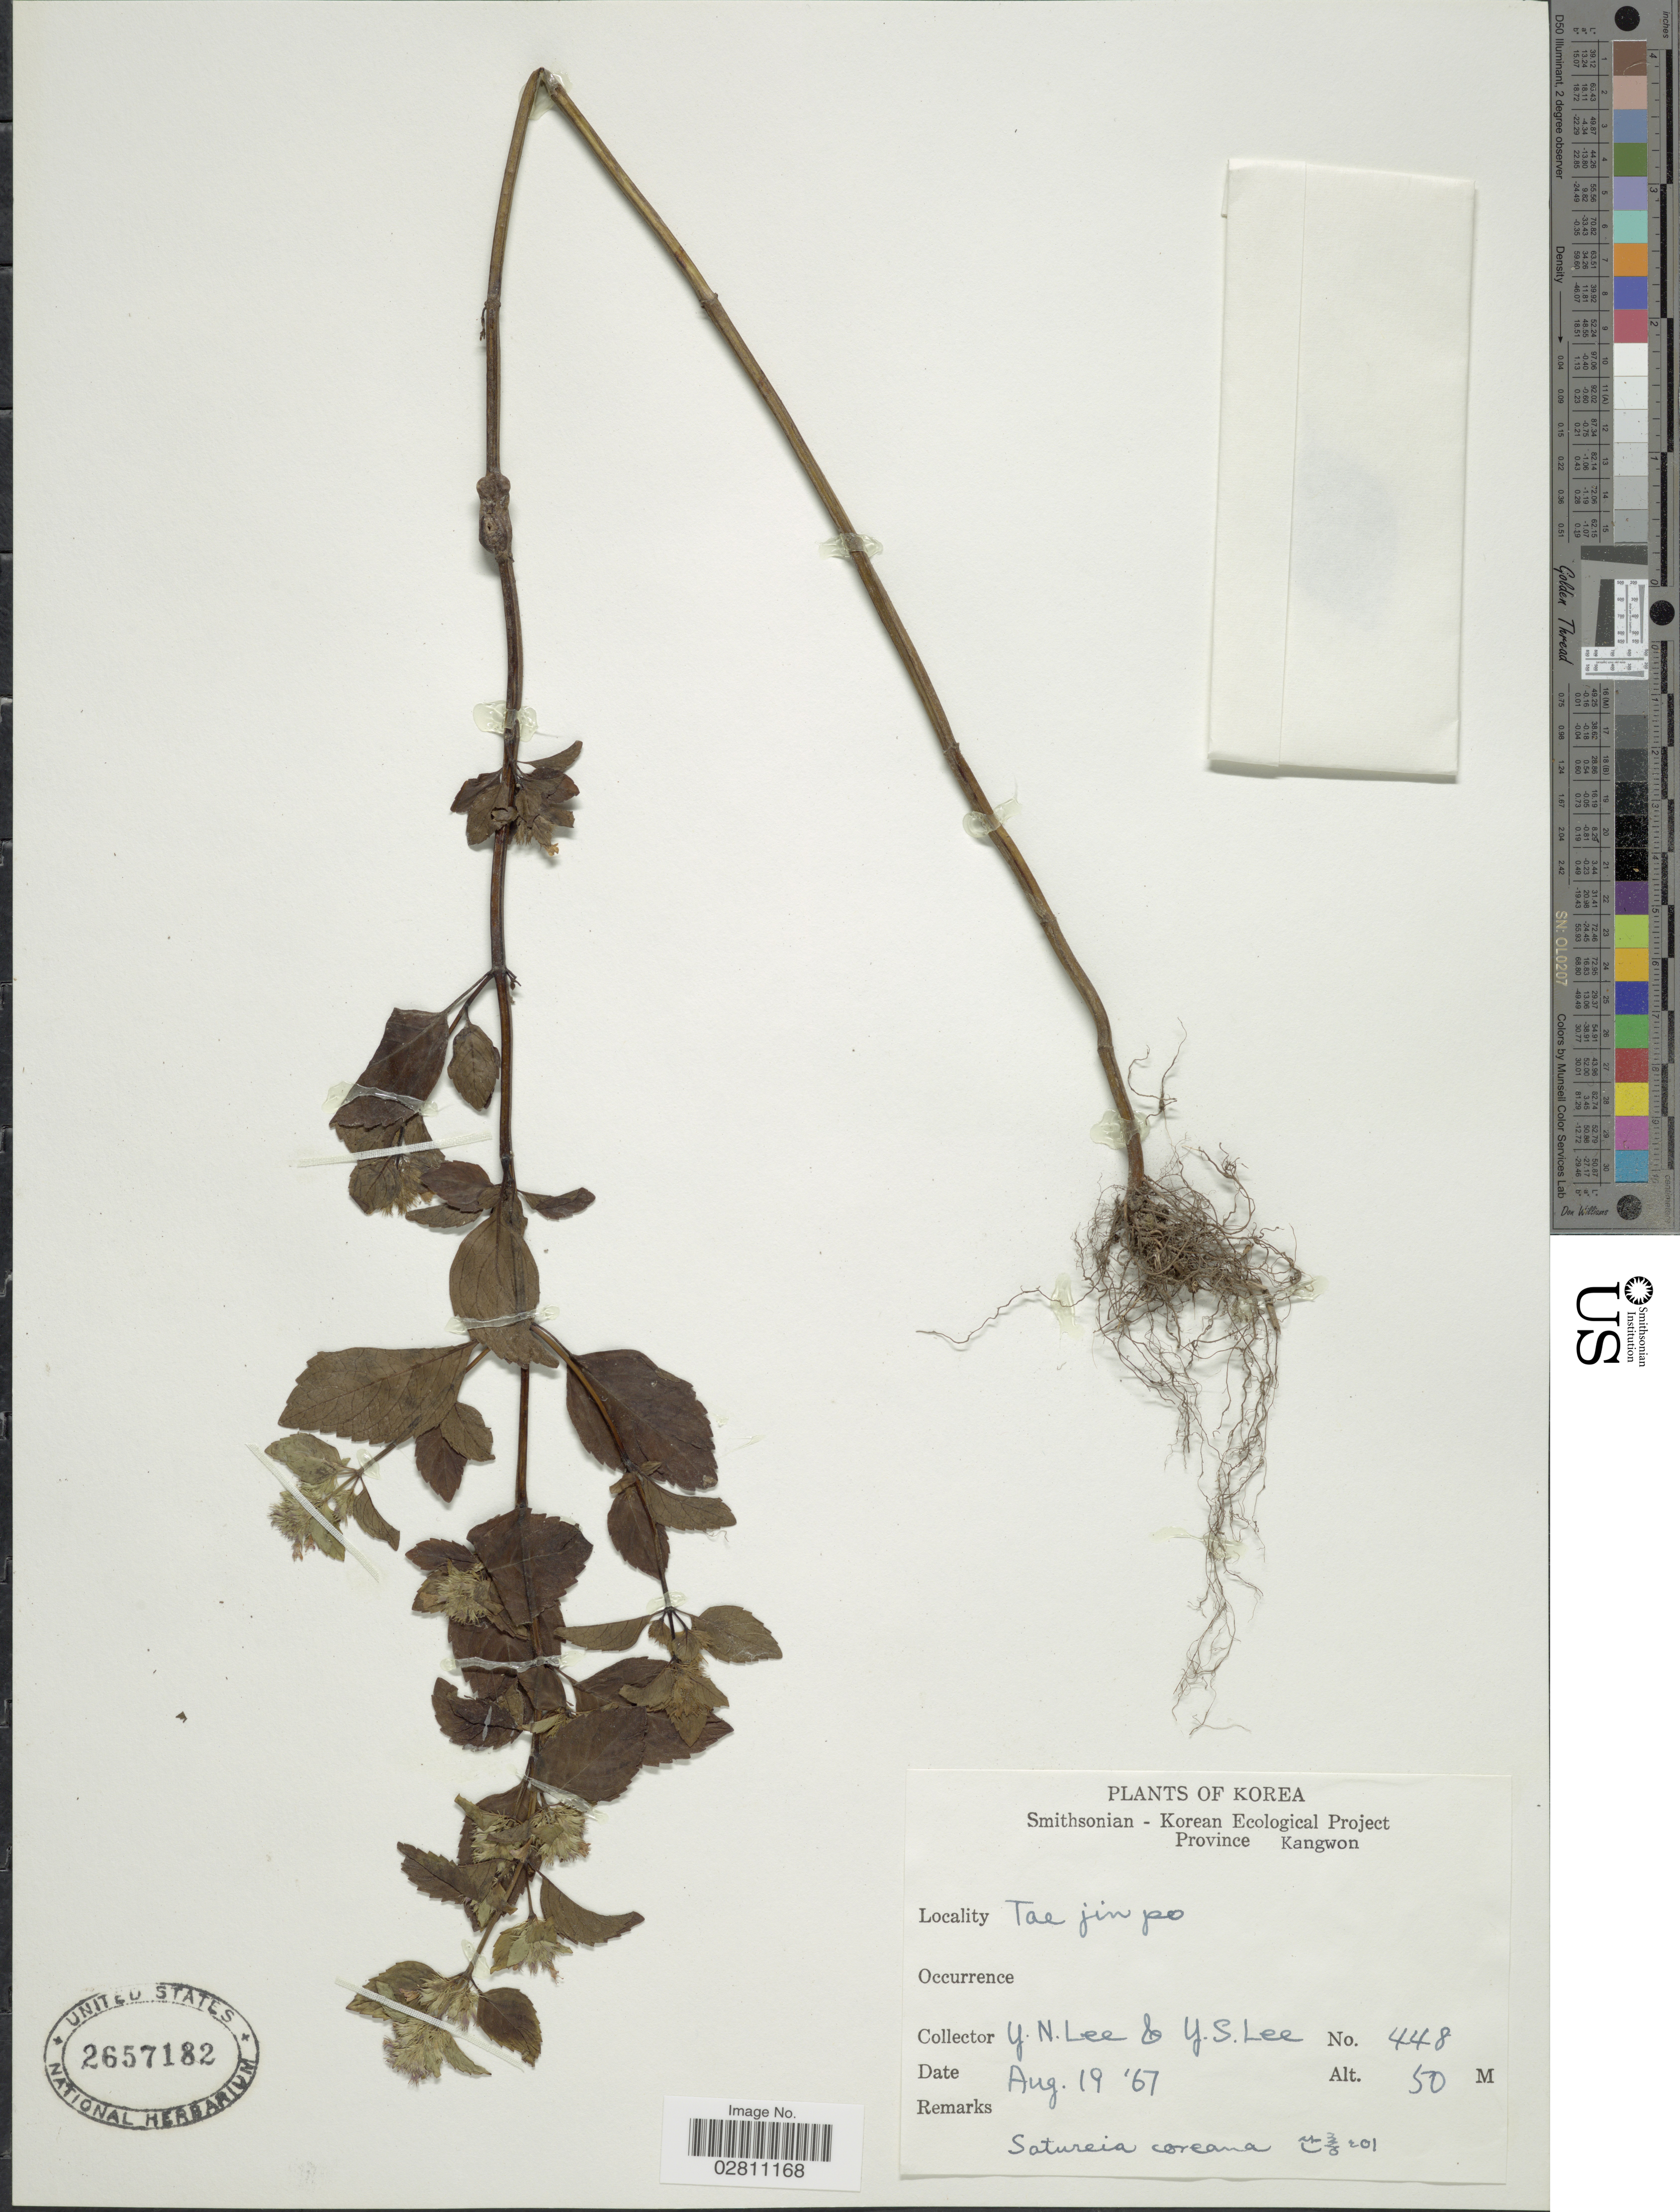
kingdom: Plantae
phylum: Tracheophyta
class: Magnoliopsida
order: Lamiales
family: Lamiaceae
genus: Clinopodium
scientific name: Clinopodium chinense subsp. grandiflorum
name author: (Maxim.) H. Hara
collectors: Y. N. Lee & Y. S. Lee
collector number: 448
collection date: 1967-08-19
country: North Korea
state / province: Kangwon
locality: Tae jin po.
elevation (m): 50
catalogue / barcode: US 2657182